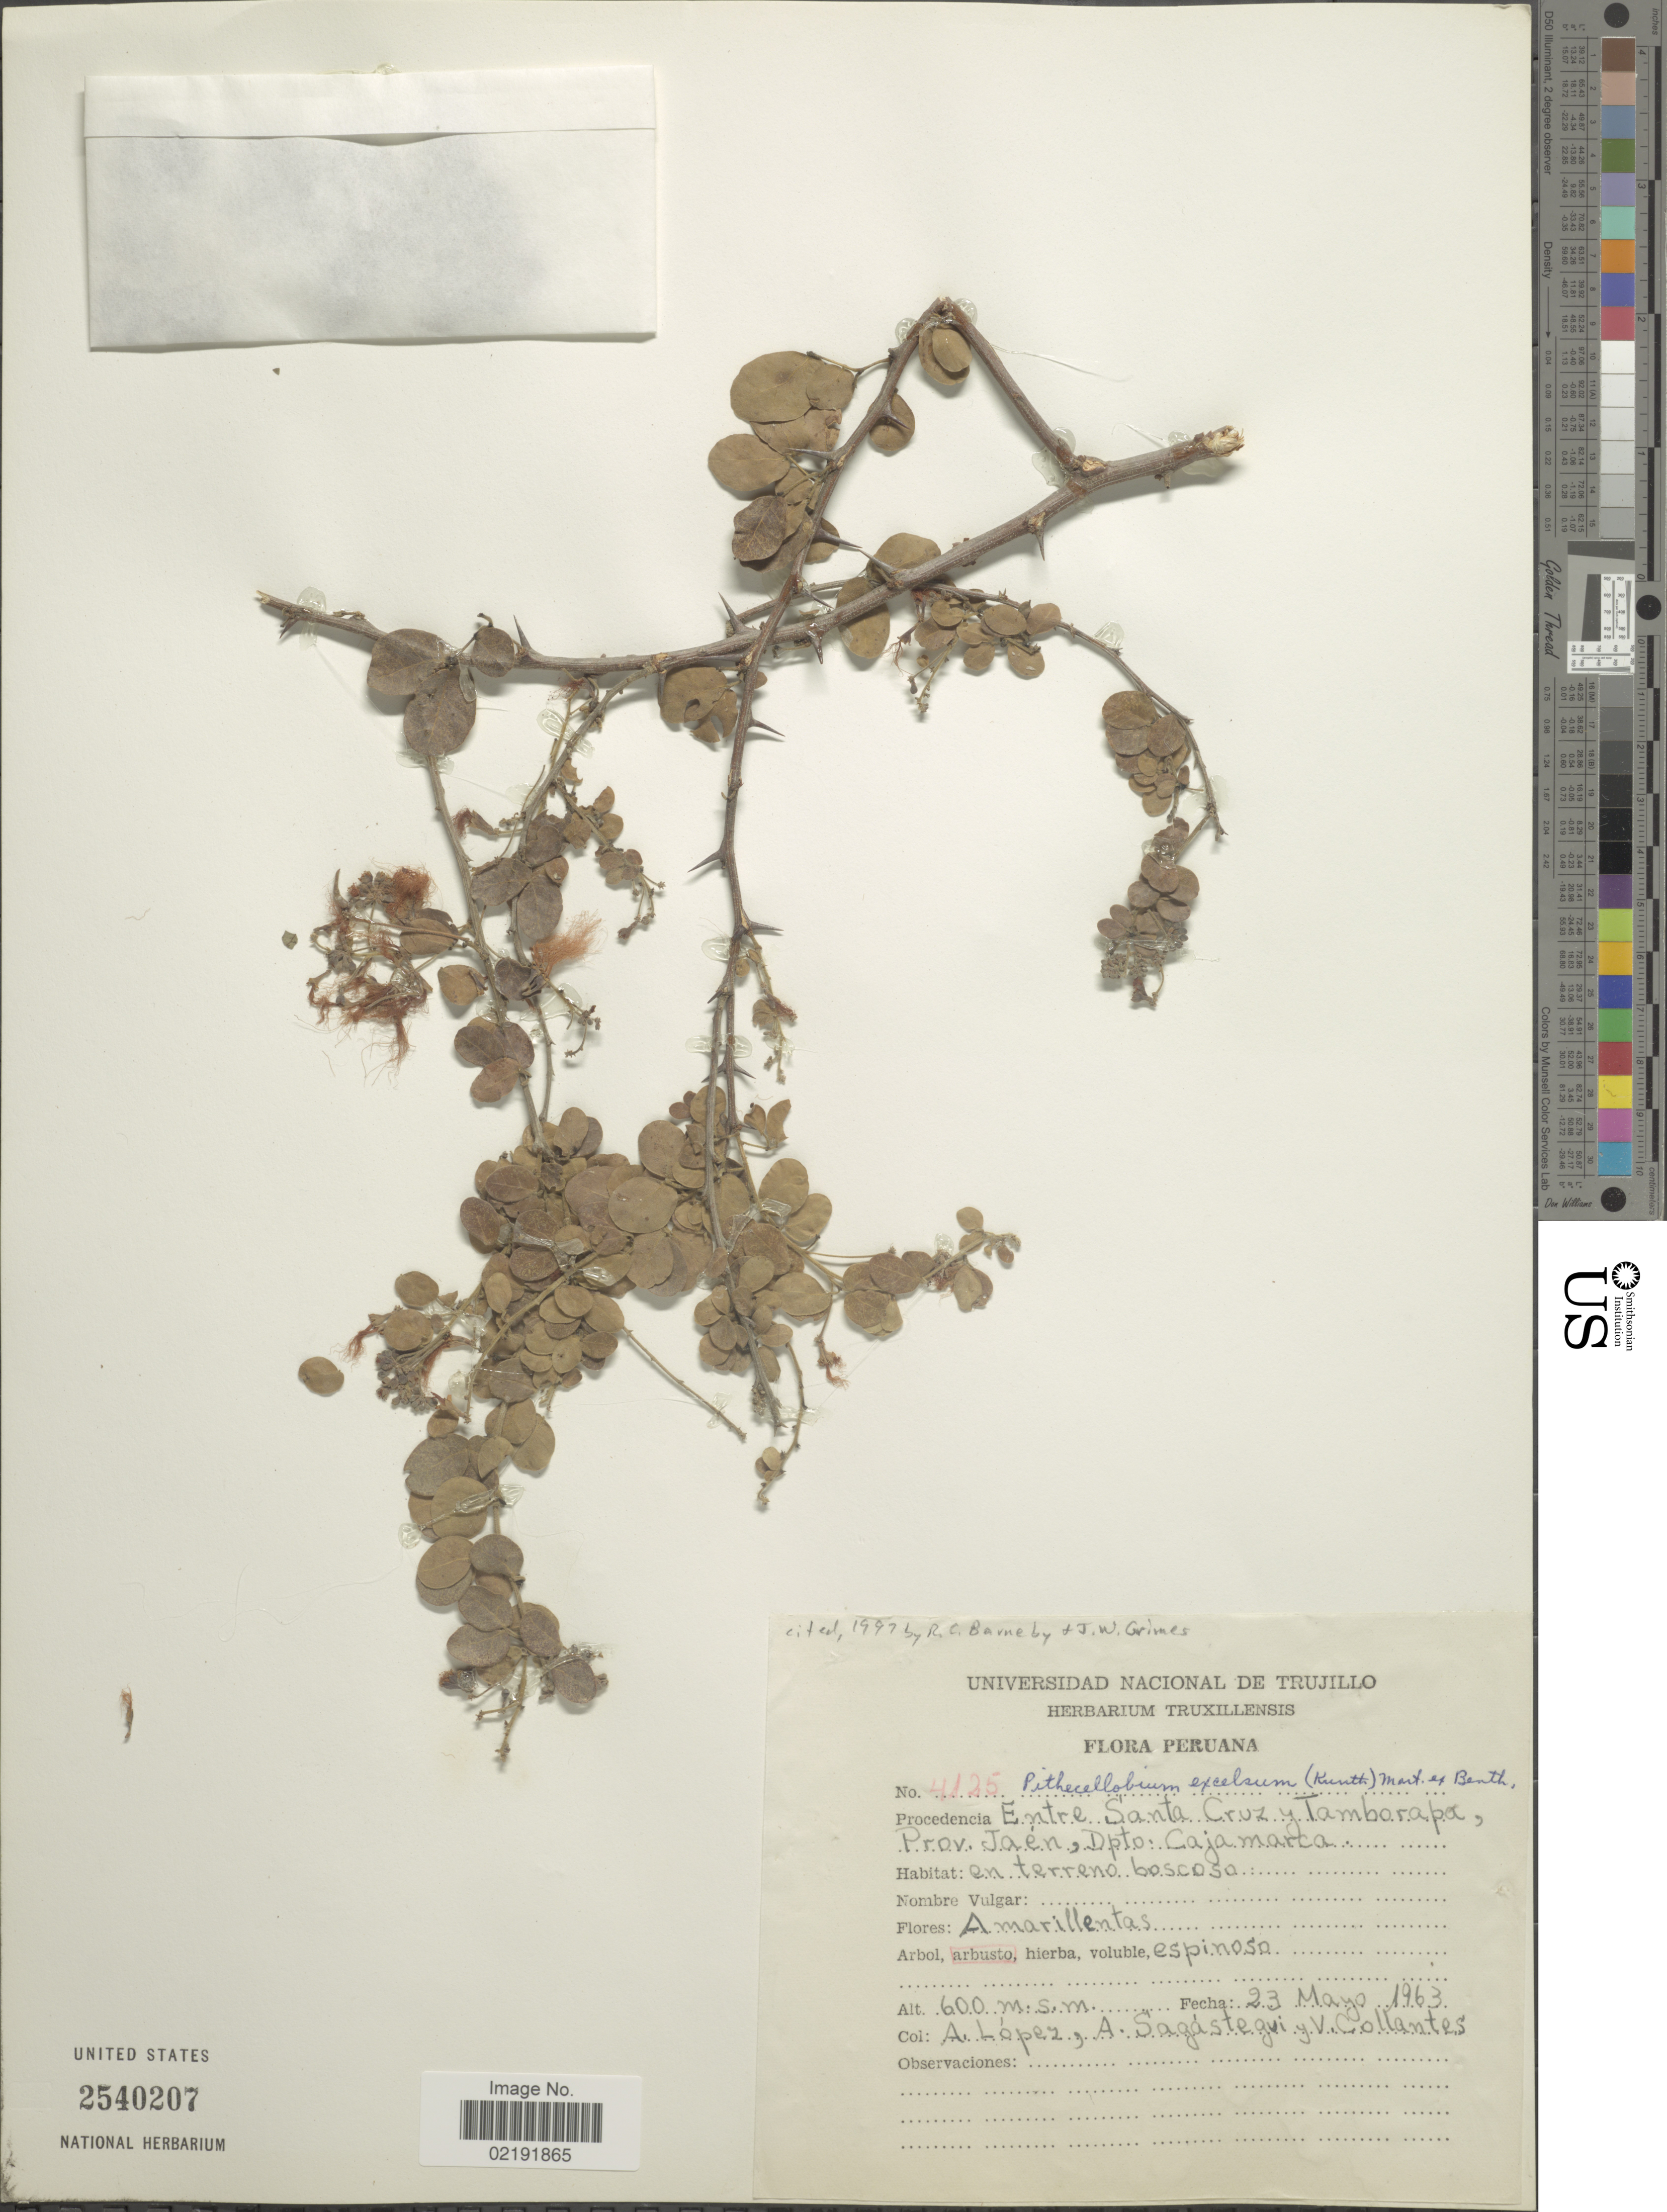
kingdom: Plantae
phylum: Tracheophyta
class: Magnoliopsida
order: Fabales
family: Fabaceae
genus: Pithecellobium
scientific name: Pithecellobium excelsum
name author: (Kunth) Mart.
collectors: A. Lopez, A. Sagástequi & V. Collantes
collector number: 4125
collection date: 1963-05-23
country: Peru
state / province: Cajamarca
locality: Entre Santa Cruz y Tamborapa, Prov. Jaen, Dpto. Cajamarca.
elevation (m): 600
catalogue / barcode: US 2540207